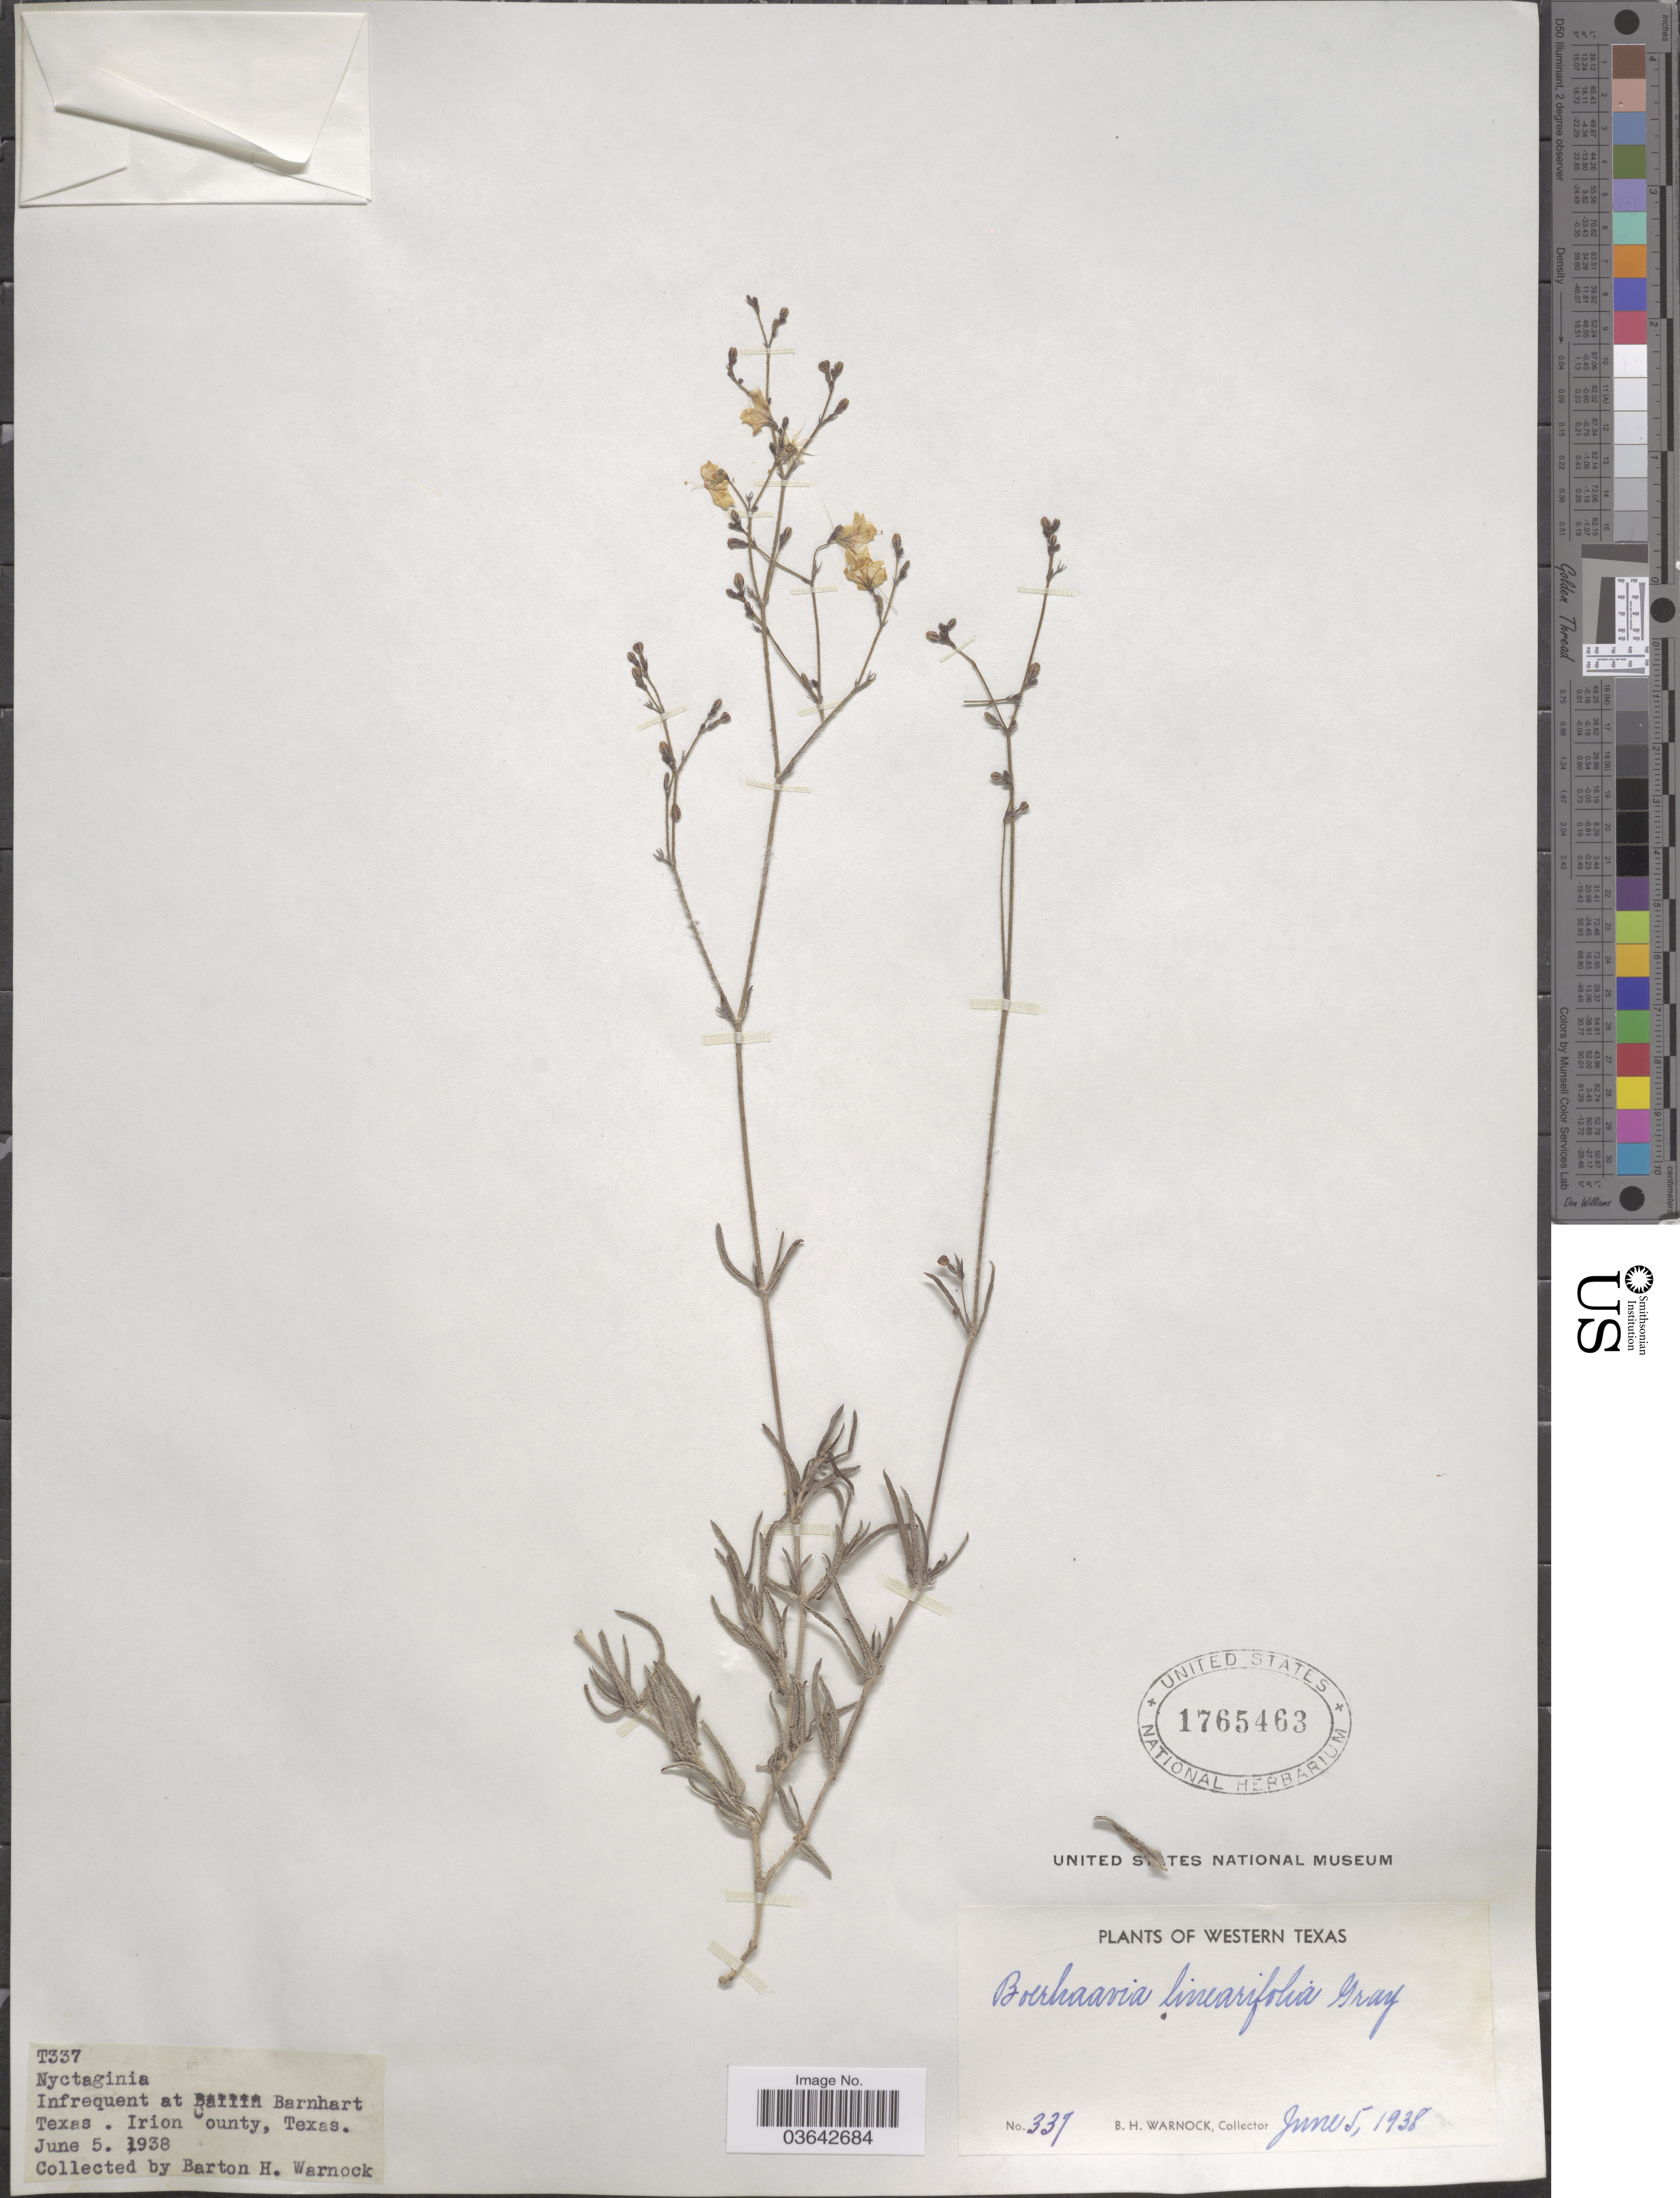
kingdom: Plantae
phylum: Tracheophyta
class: Magnoliopsida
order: Caryophyllales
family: Nyctaginaceae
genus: Boerhavia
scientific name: Boerhavia linearifolia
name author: A. Gray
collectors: B. H. Warnock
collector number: T337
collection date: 1938-06-05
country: United States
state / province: Texas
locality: Infrequent at Barnhart. Irion County. Western Texas.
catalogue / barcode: US 1765463